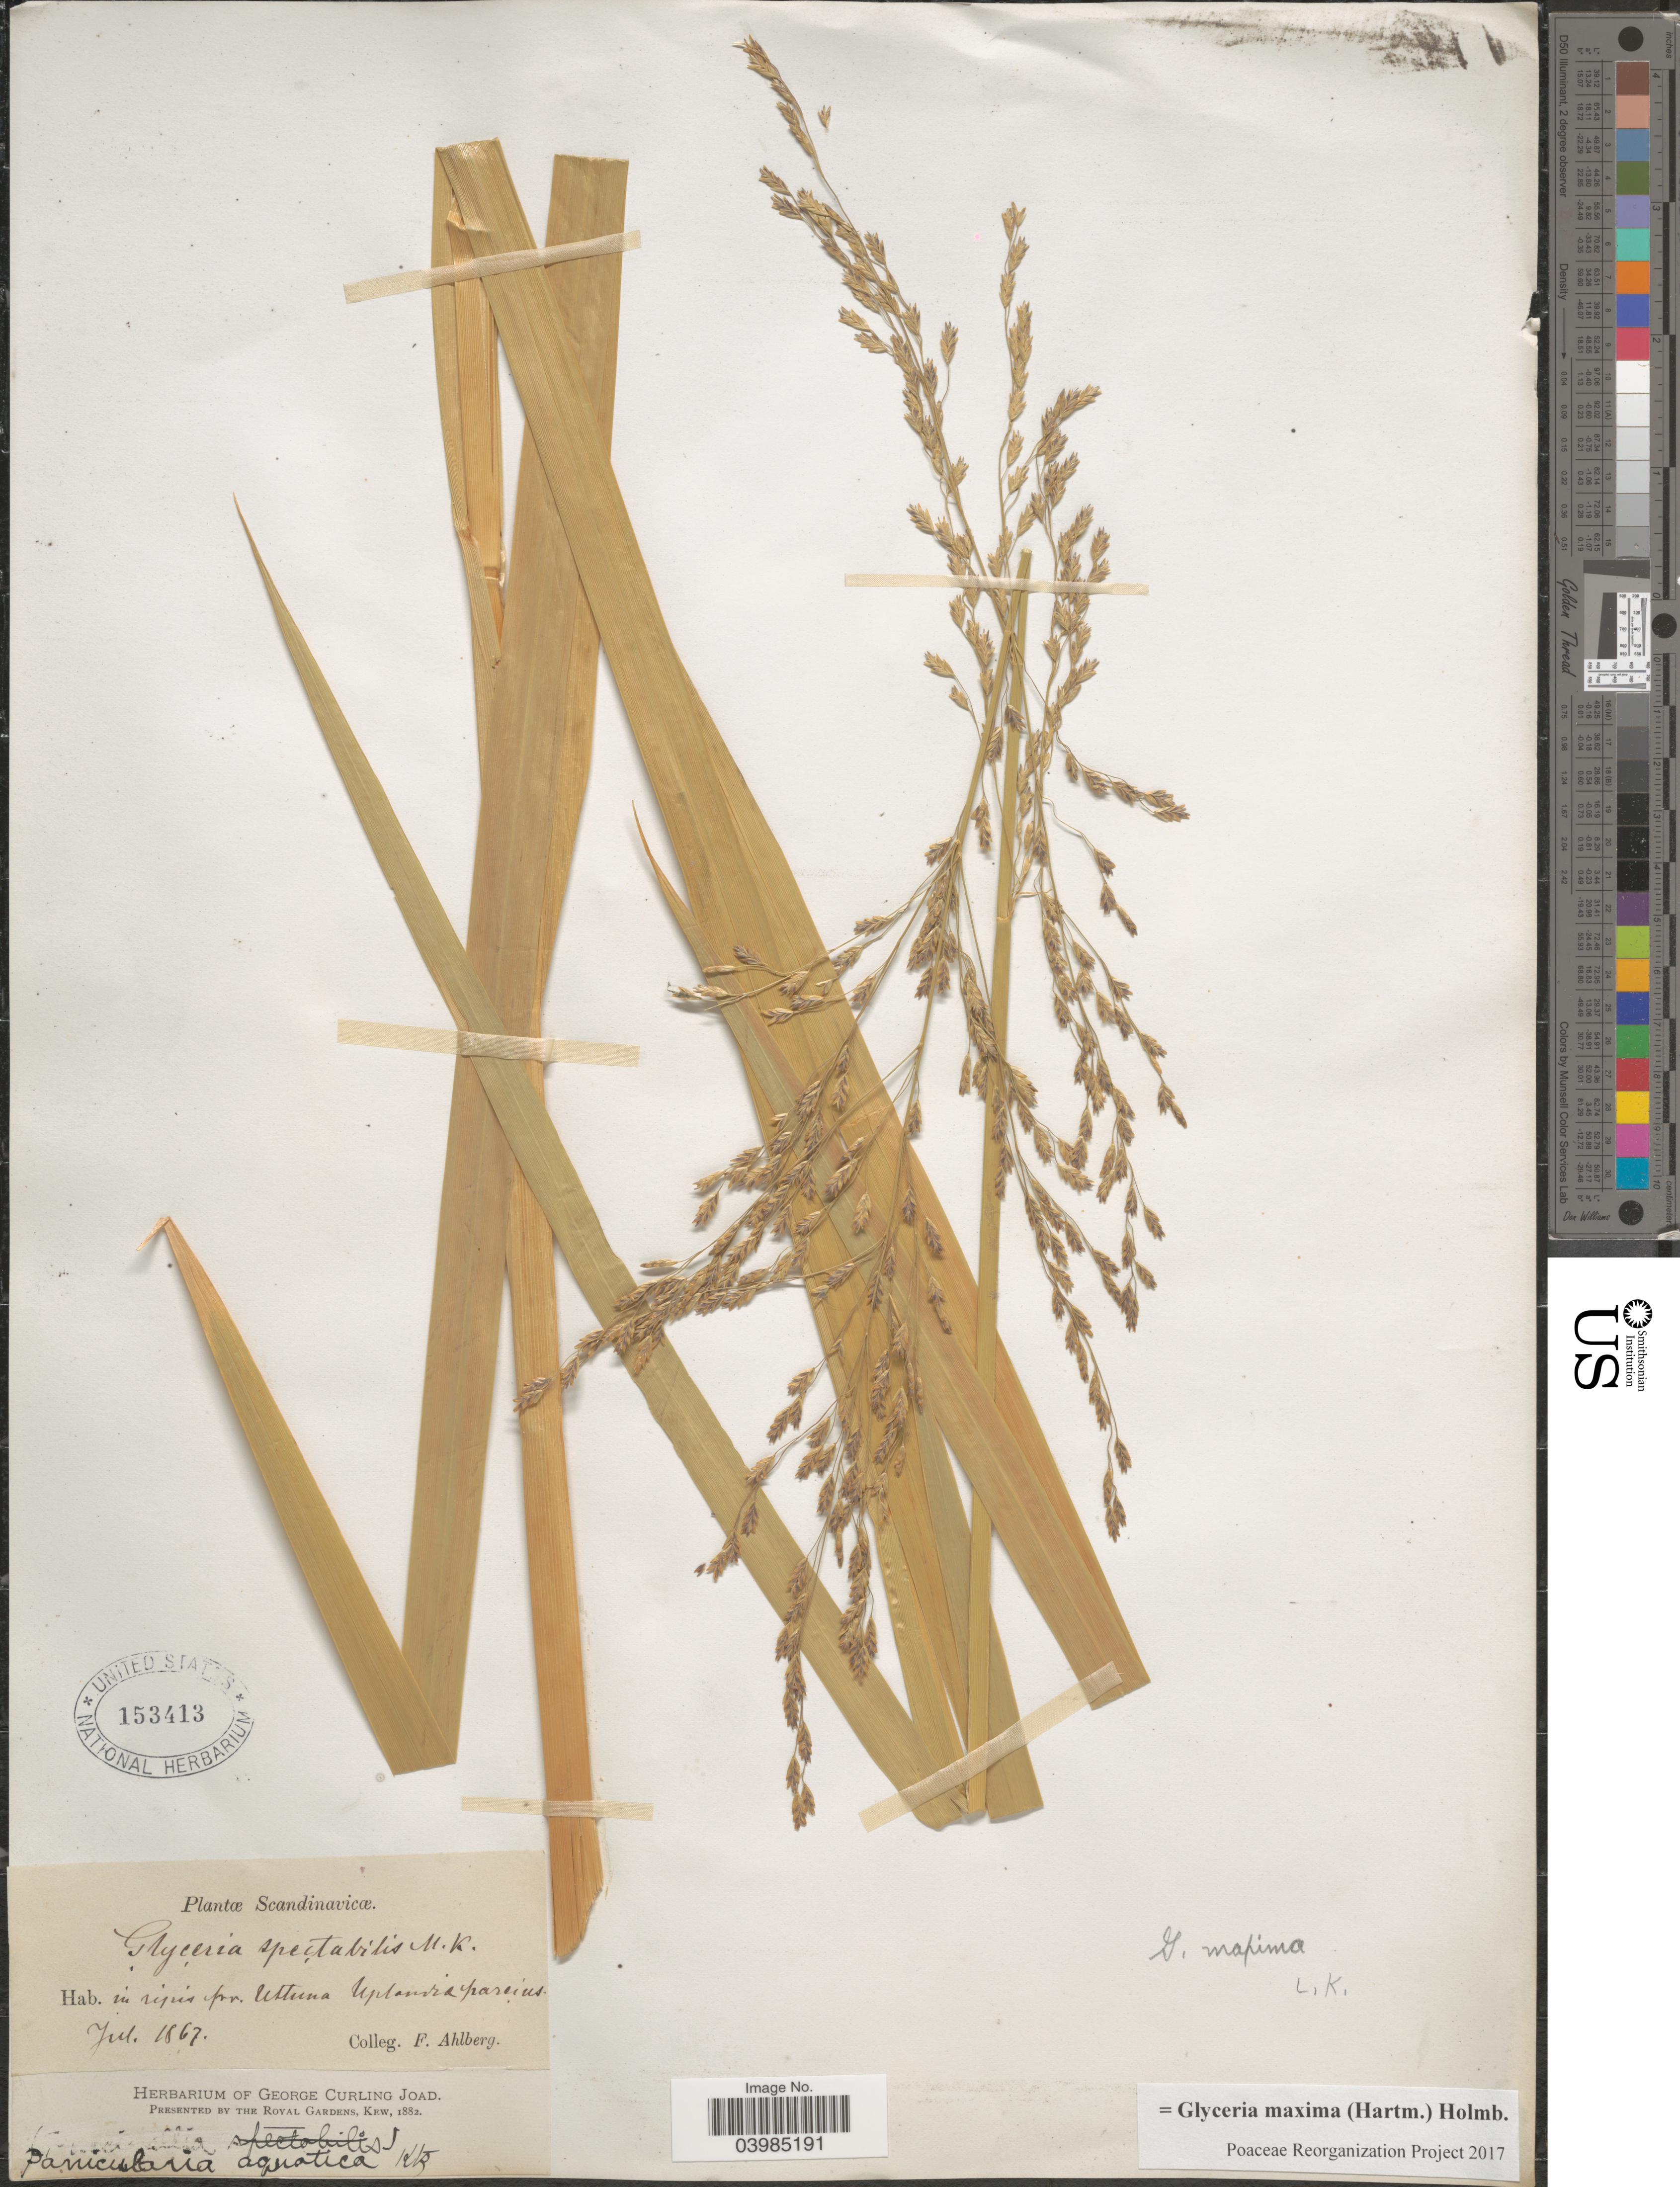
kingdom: Plantae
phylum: Tracheophyta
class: Liliopsida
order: Poales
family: Poaceae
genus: Glyceria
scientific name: Glyceria maxima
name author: (Hartm.) Holmb.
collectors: F. Ahlberg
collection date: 1867-07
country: Sweden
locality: Scandinavicæ. in ripis pr. Uttuna Uplandia parcius.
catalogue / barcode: US 153413